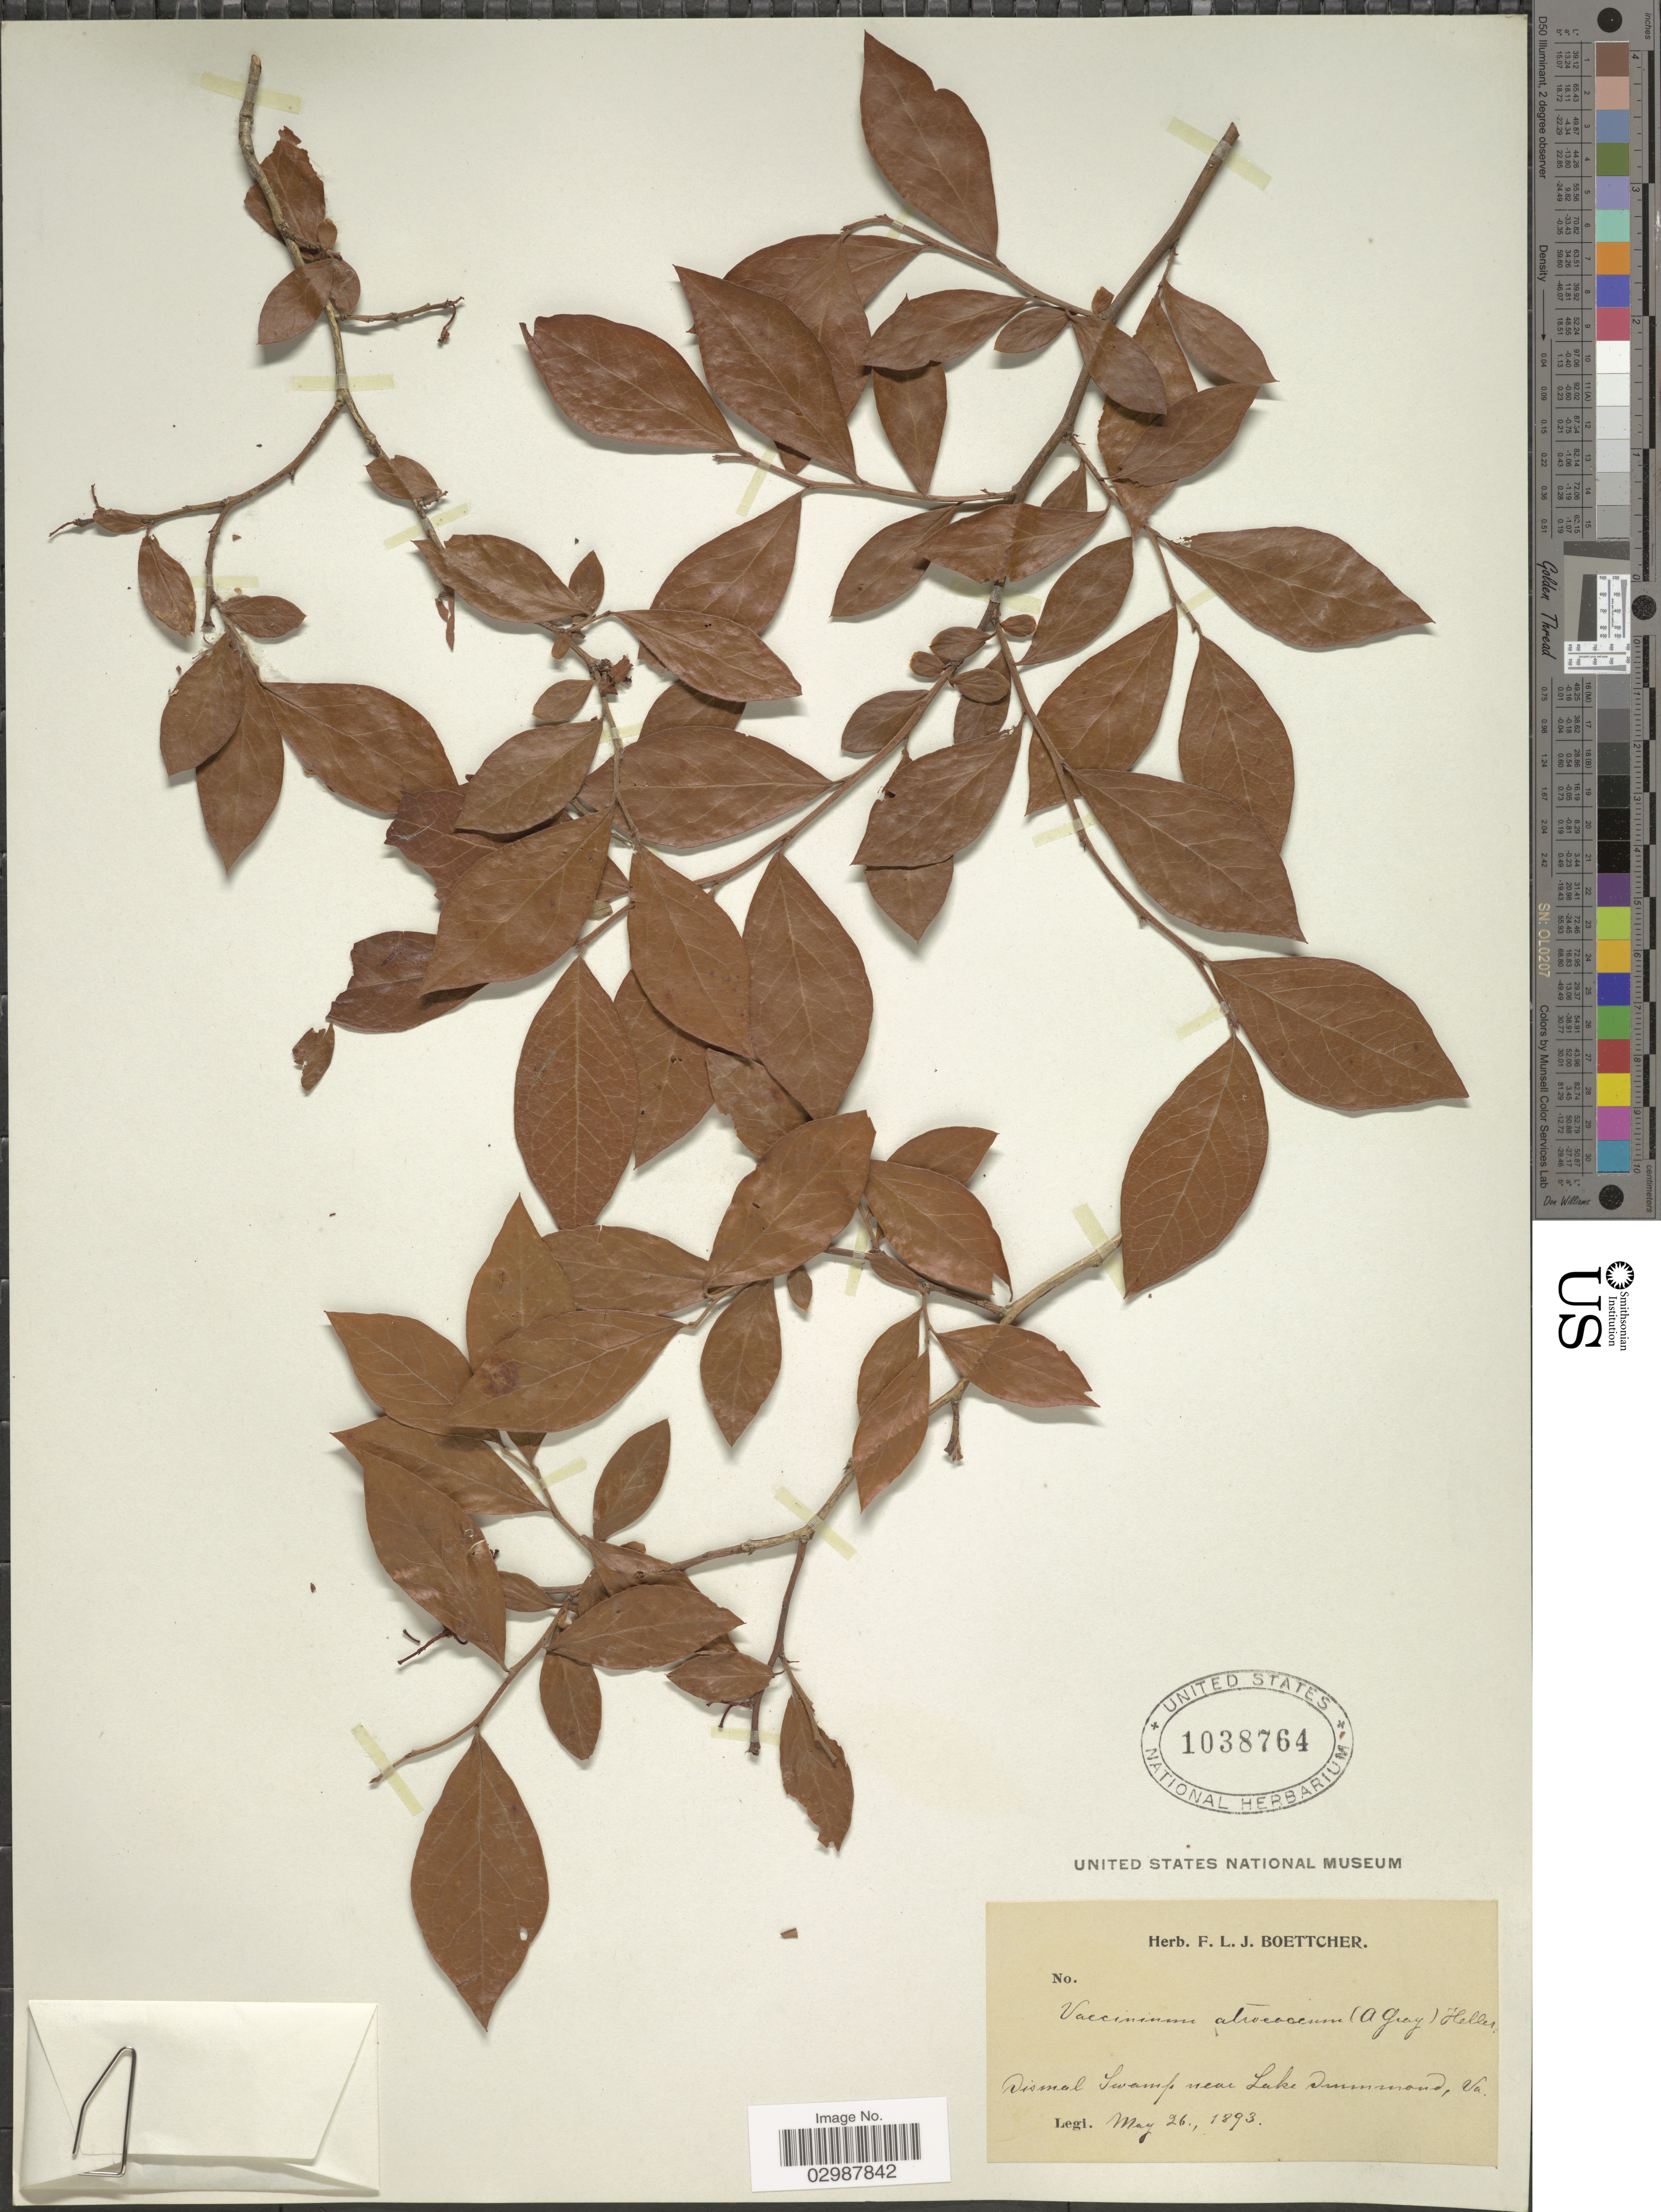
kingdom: Plantae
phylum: Tracheophyta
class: Magnoliopsida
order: Ericales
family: Ericaceae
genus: Vaccinium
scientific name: Vaccinium corymbosum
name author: L.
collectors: ex herb. F. L. J. Boettcher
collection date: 1893-05-26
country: United States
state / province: Virginia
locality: Dismal Swamp near Lake Dummond.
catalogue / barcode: US 1038764